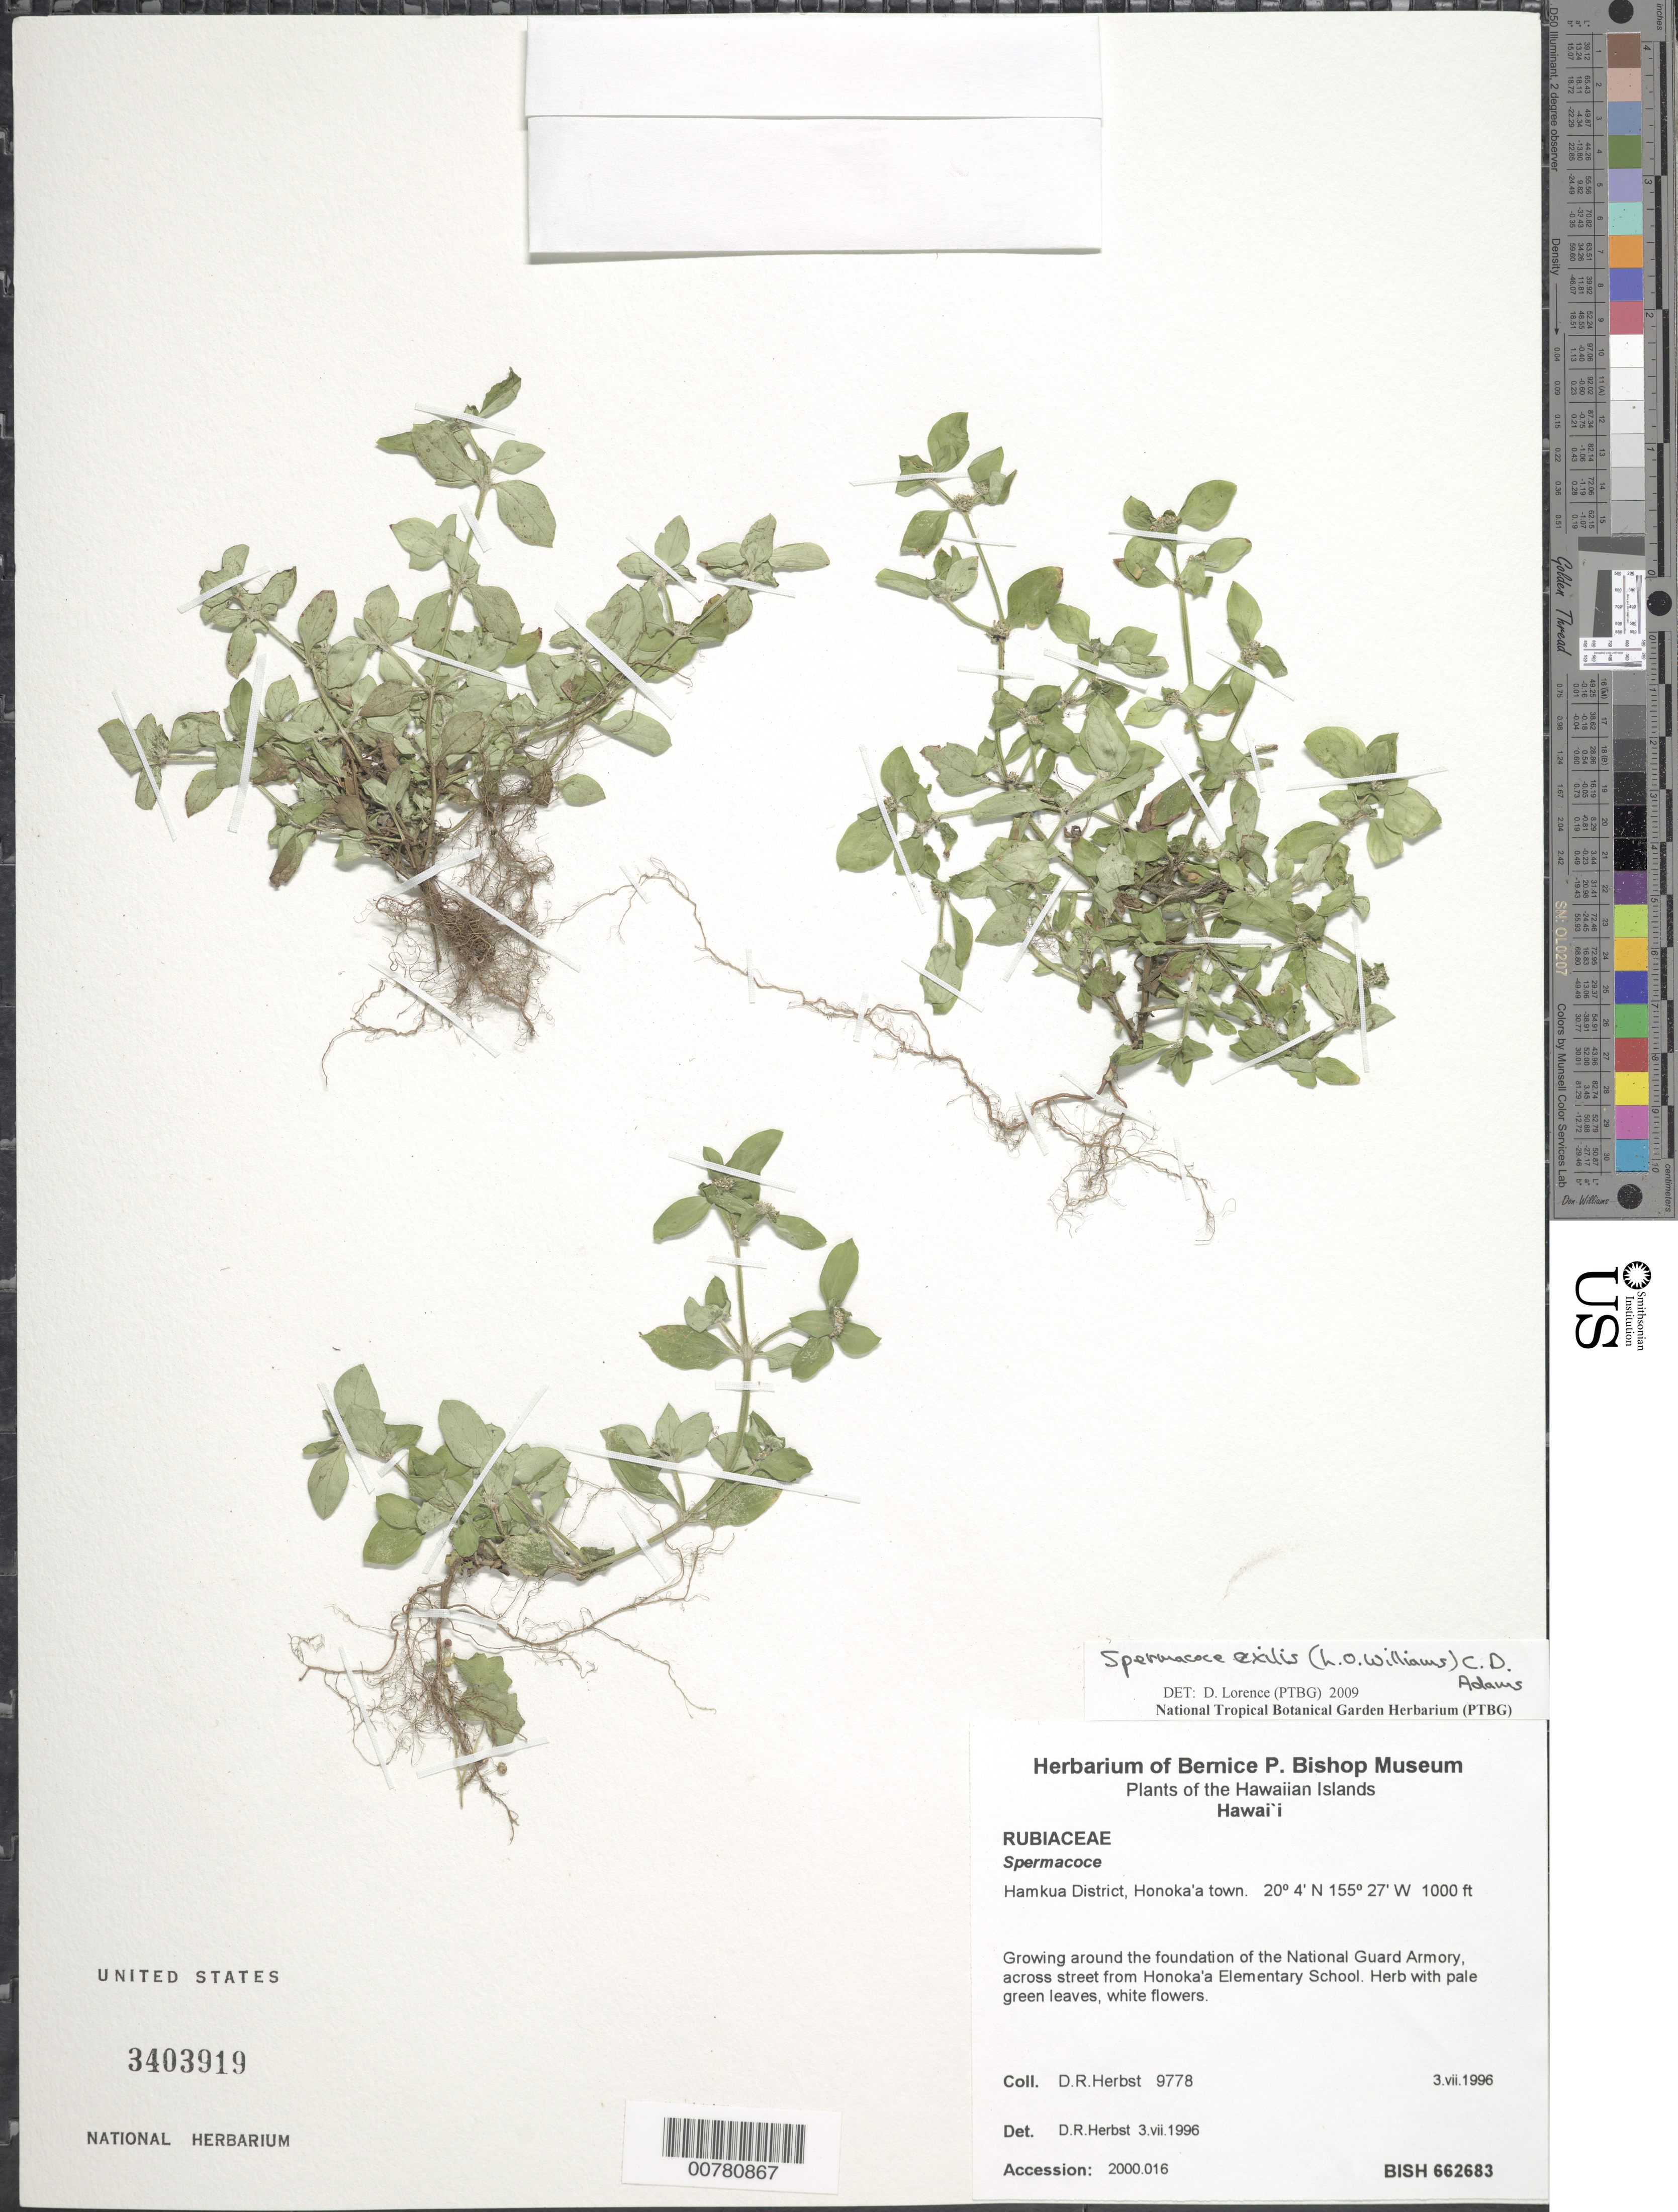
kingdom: Plantae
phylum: Tracheophyta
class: Magnoliopsida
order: Gentianales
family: Rubiaceae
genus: Spermacoce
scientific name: Spermacoce exilis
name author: (L.O. Williams) C.D. Adams ex W.C. Burger & C.M. Taylor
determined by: Lorence, David H., (PTBG), National Tropical Botanical Garden (UNITED STATES)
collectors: D. R. Herbst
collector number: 9778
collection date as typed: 3 Jul 1996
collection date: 1996-07-03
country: United States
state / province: Hawaii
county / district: Hawaii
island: Hawaii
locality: Hamkua Distr., Honoka'a town. Growing around the foundation of the National Guard Armory, across street from Honoka'a Elementary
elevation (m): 304.8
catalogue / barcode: US 3403919